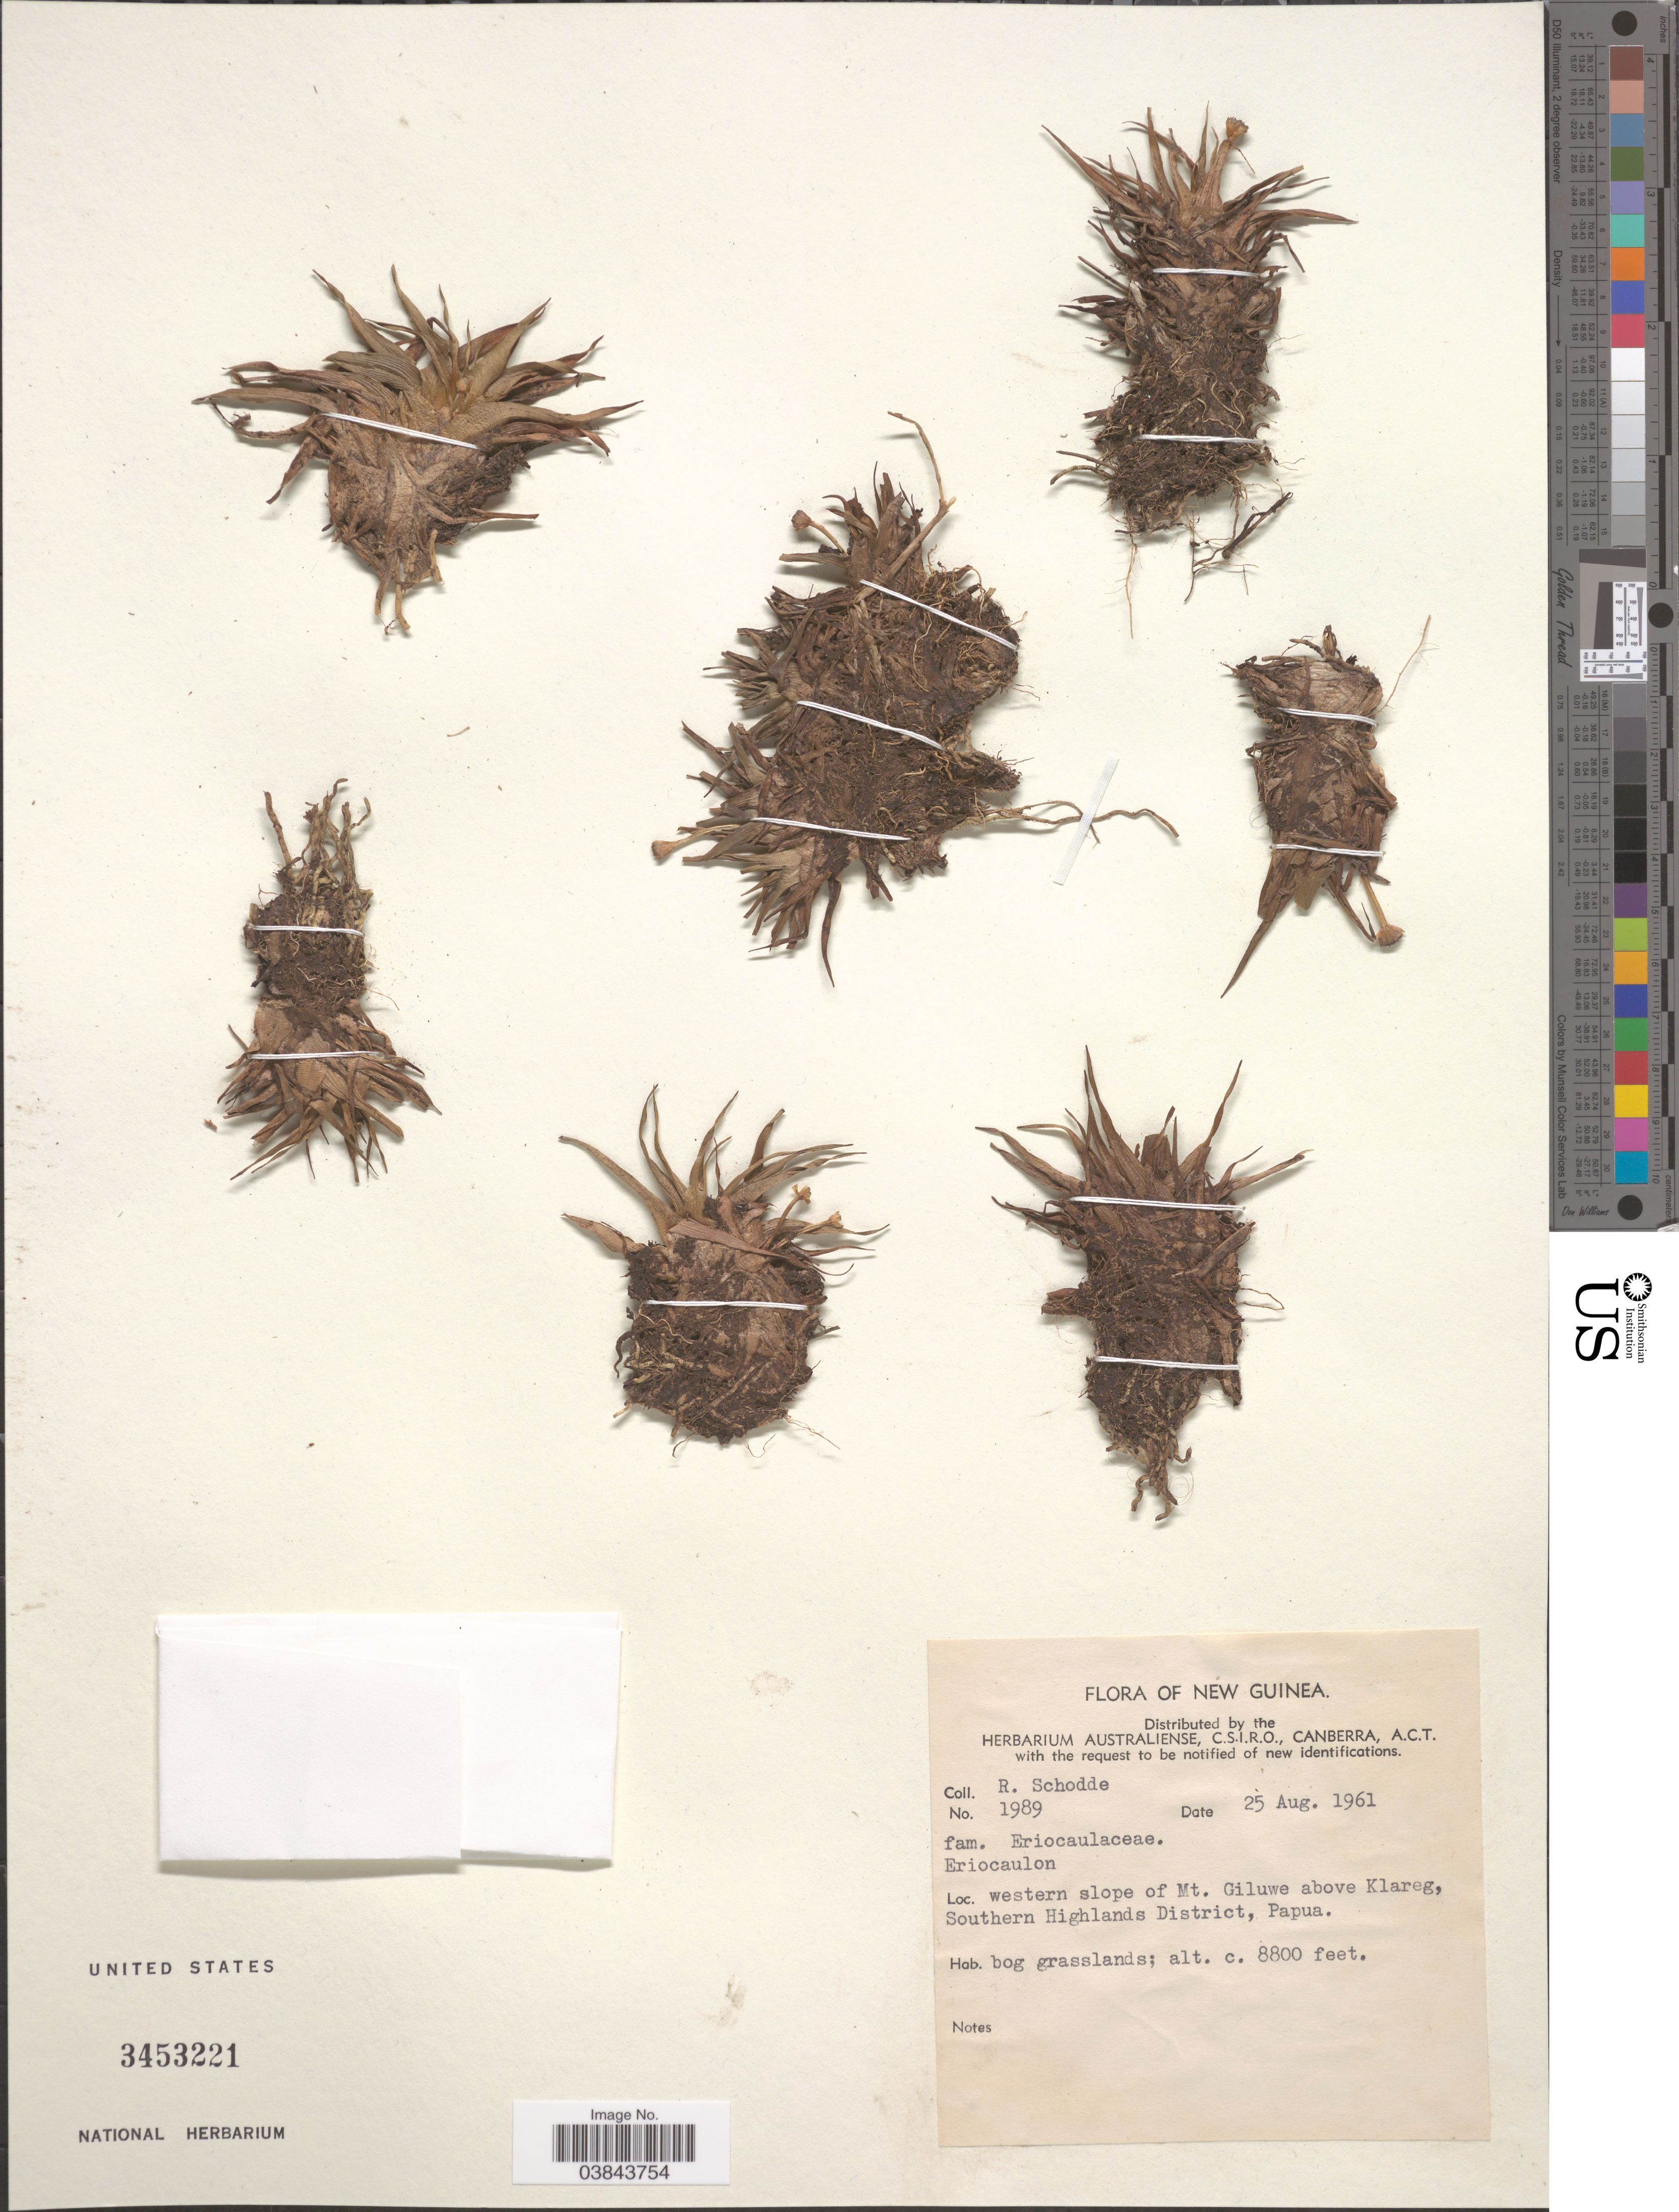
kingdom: Plantae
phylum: Tracheophyta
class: Liliopsida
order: Poales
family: Eriocaulaceae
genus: Eriocaulon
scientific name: Eriocaulon sp.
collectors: R. Schodde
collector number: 1989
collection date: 1961-08-25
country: Papua New Guinea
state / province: Southern Highlands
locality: New Guinea. Western slope of Mt. Giluwe above Klareg, Southern Highlands District, Papua.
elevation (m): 2682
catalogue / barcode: US 3453221